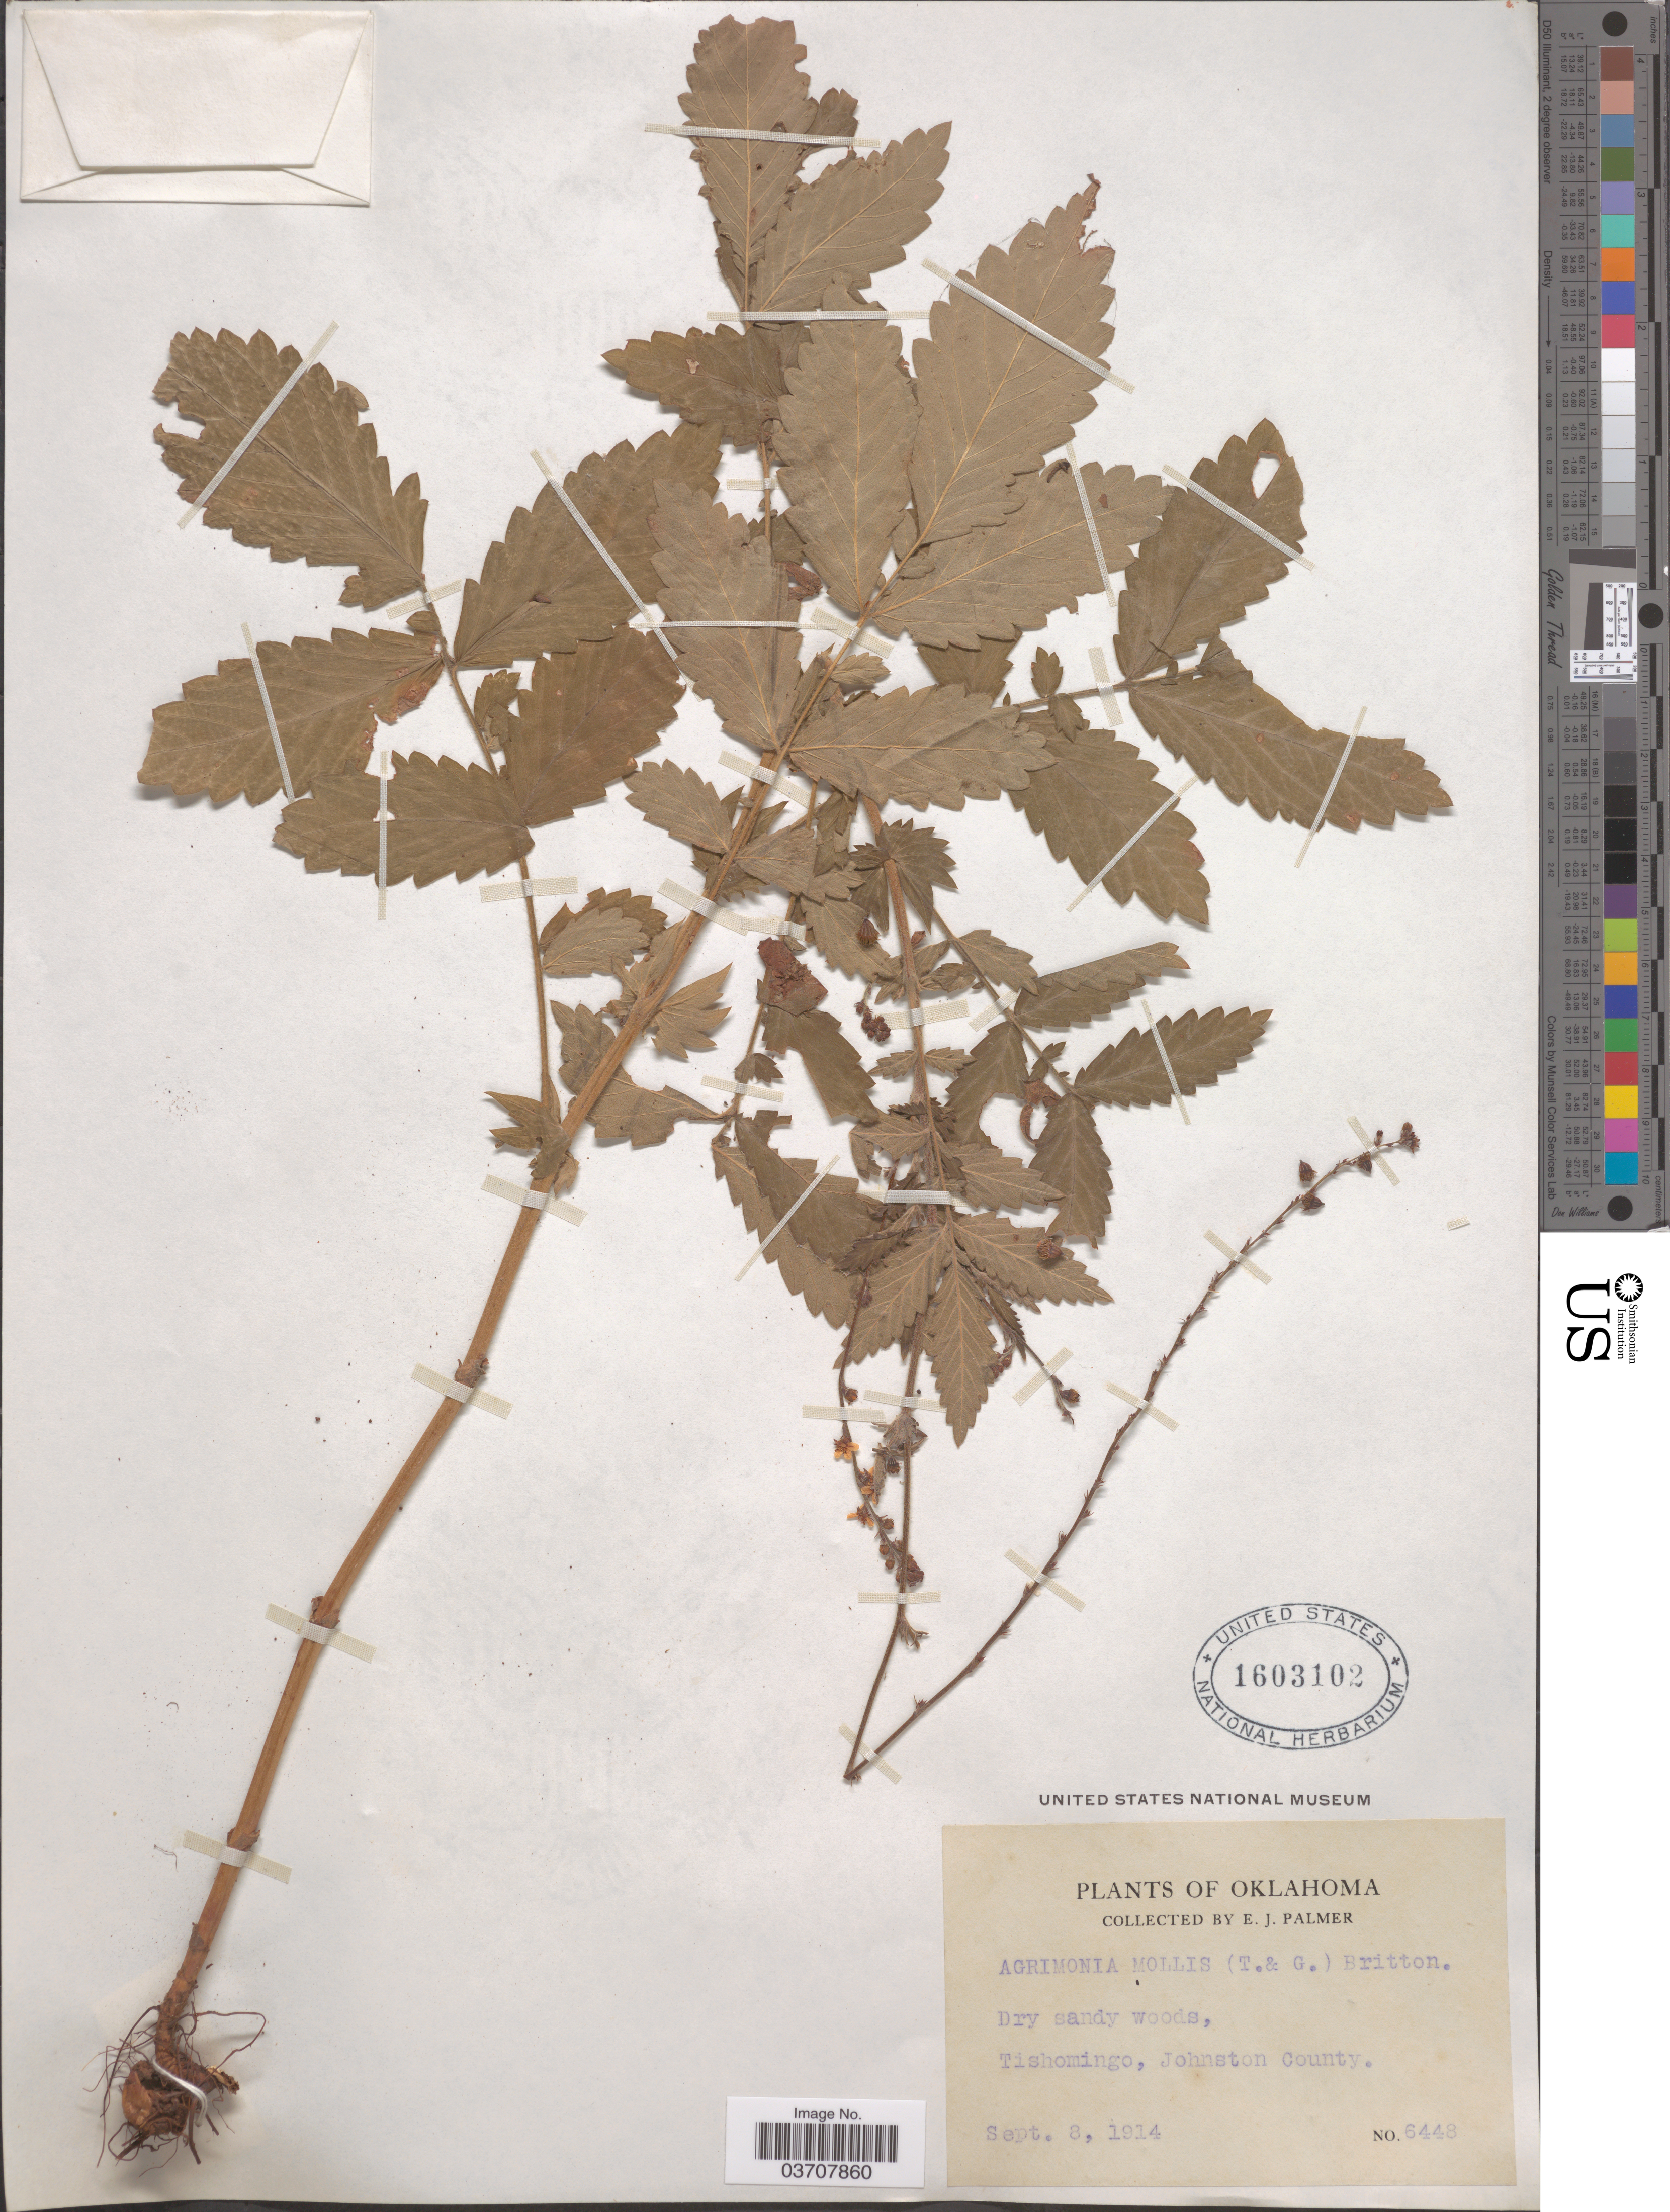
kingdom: Plantae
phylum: Tracheophyta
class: Magnoliopsida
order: Rosales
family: Rosaceae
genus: Agrimonia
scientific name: Agrimonia pubescens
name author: Wallr.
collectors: E. J. Palmer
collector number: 6448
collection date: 1914-09-08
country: United States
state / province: Oklahoma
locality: Tishomingo, Johnston County.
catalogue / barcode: US 1603102